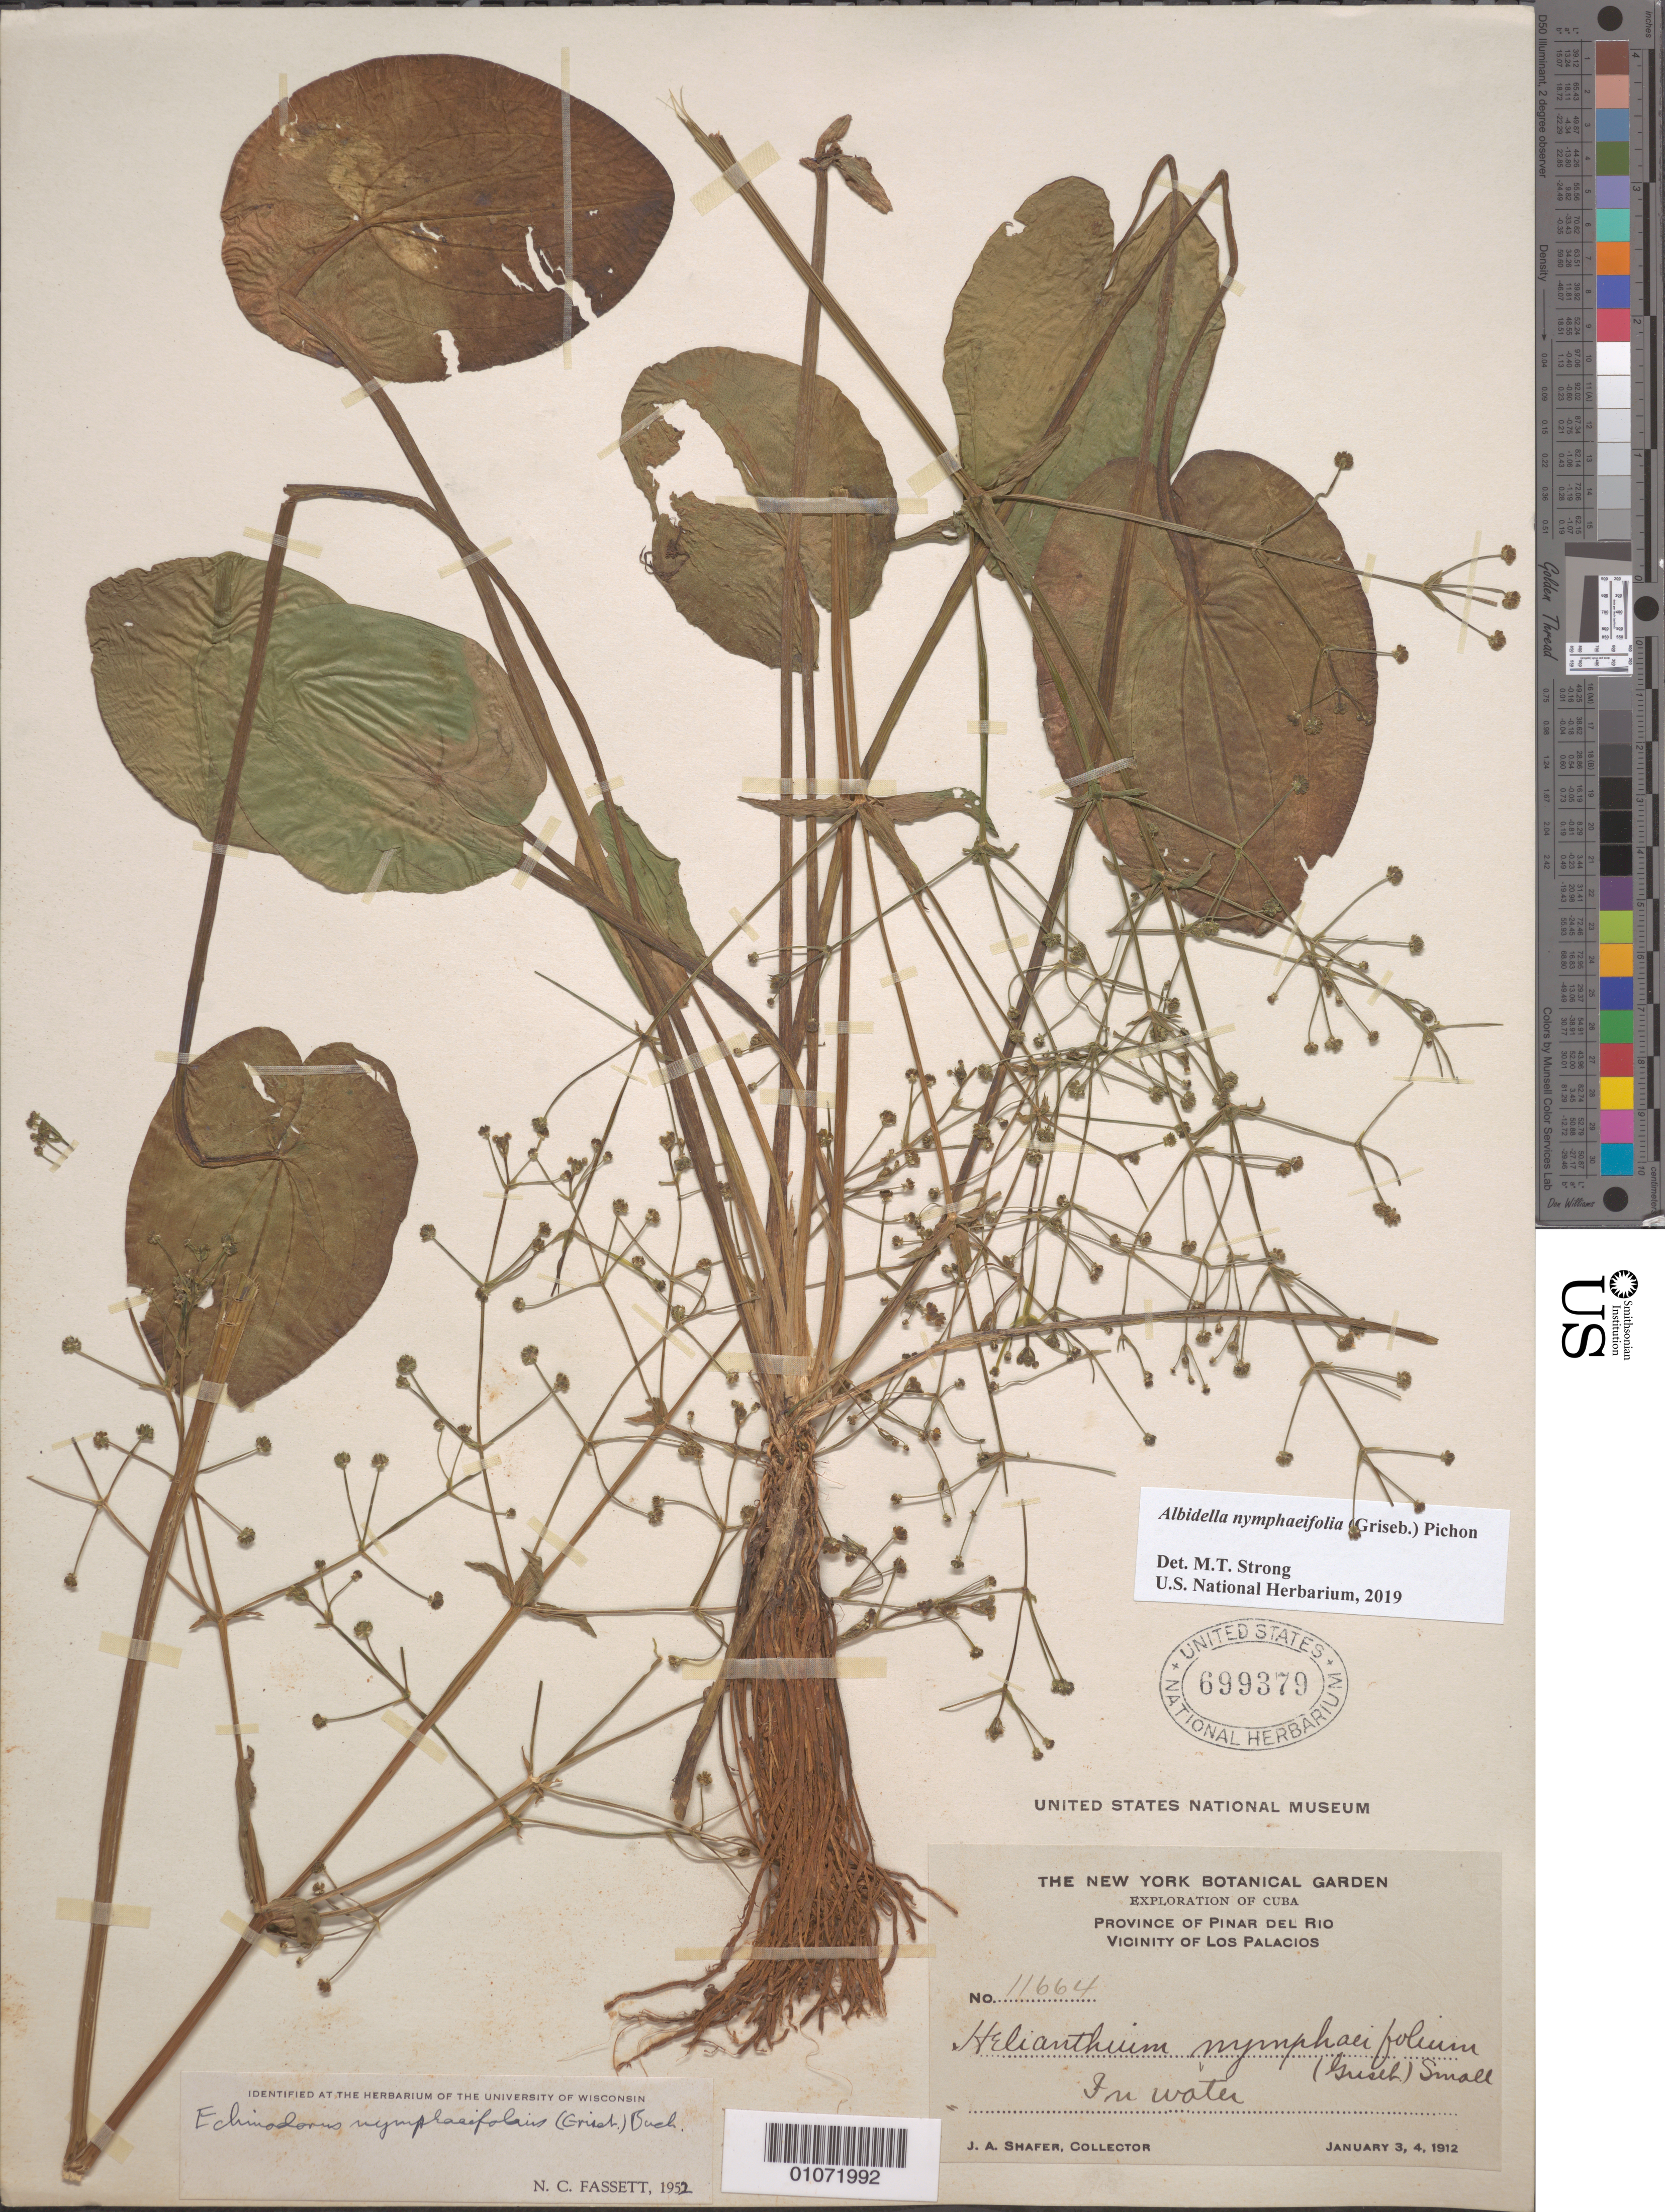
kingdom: Plantae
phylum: Tracheophyta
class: Liliopsida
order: Alismatales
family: Alismataceae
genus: Albidella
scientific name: Albidella nymphaeifolia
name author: (Griseb.) Pichon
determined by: Strong, Mark T., (BOT), Smithsonian Institution - National Museum of Natural History (UNITED STATES)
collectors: J. A. Shafer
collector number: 11664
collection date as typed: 03 Jan 1912 to 04 Jan 1912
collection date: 1912-01-03/1912-01-04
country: Cuba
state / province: Pinar del Rio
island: Cuba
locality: in water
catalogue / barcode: US 699379